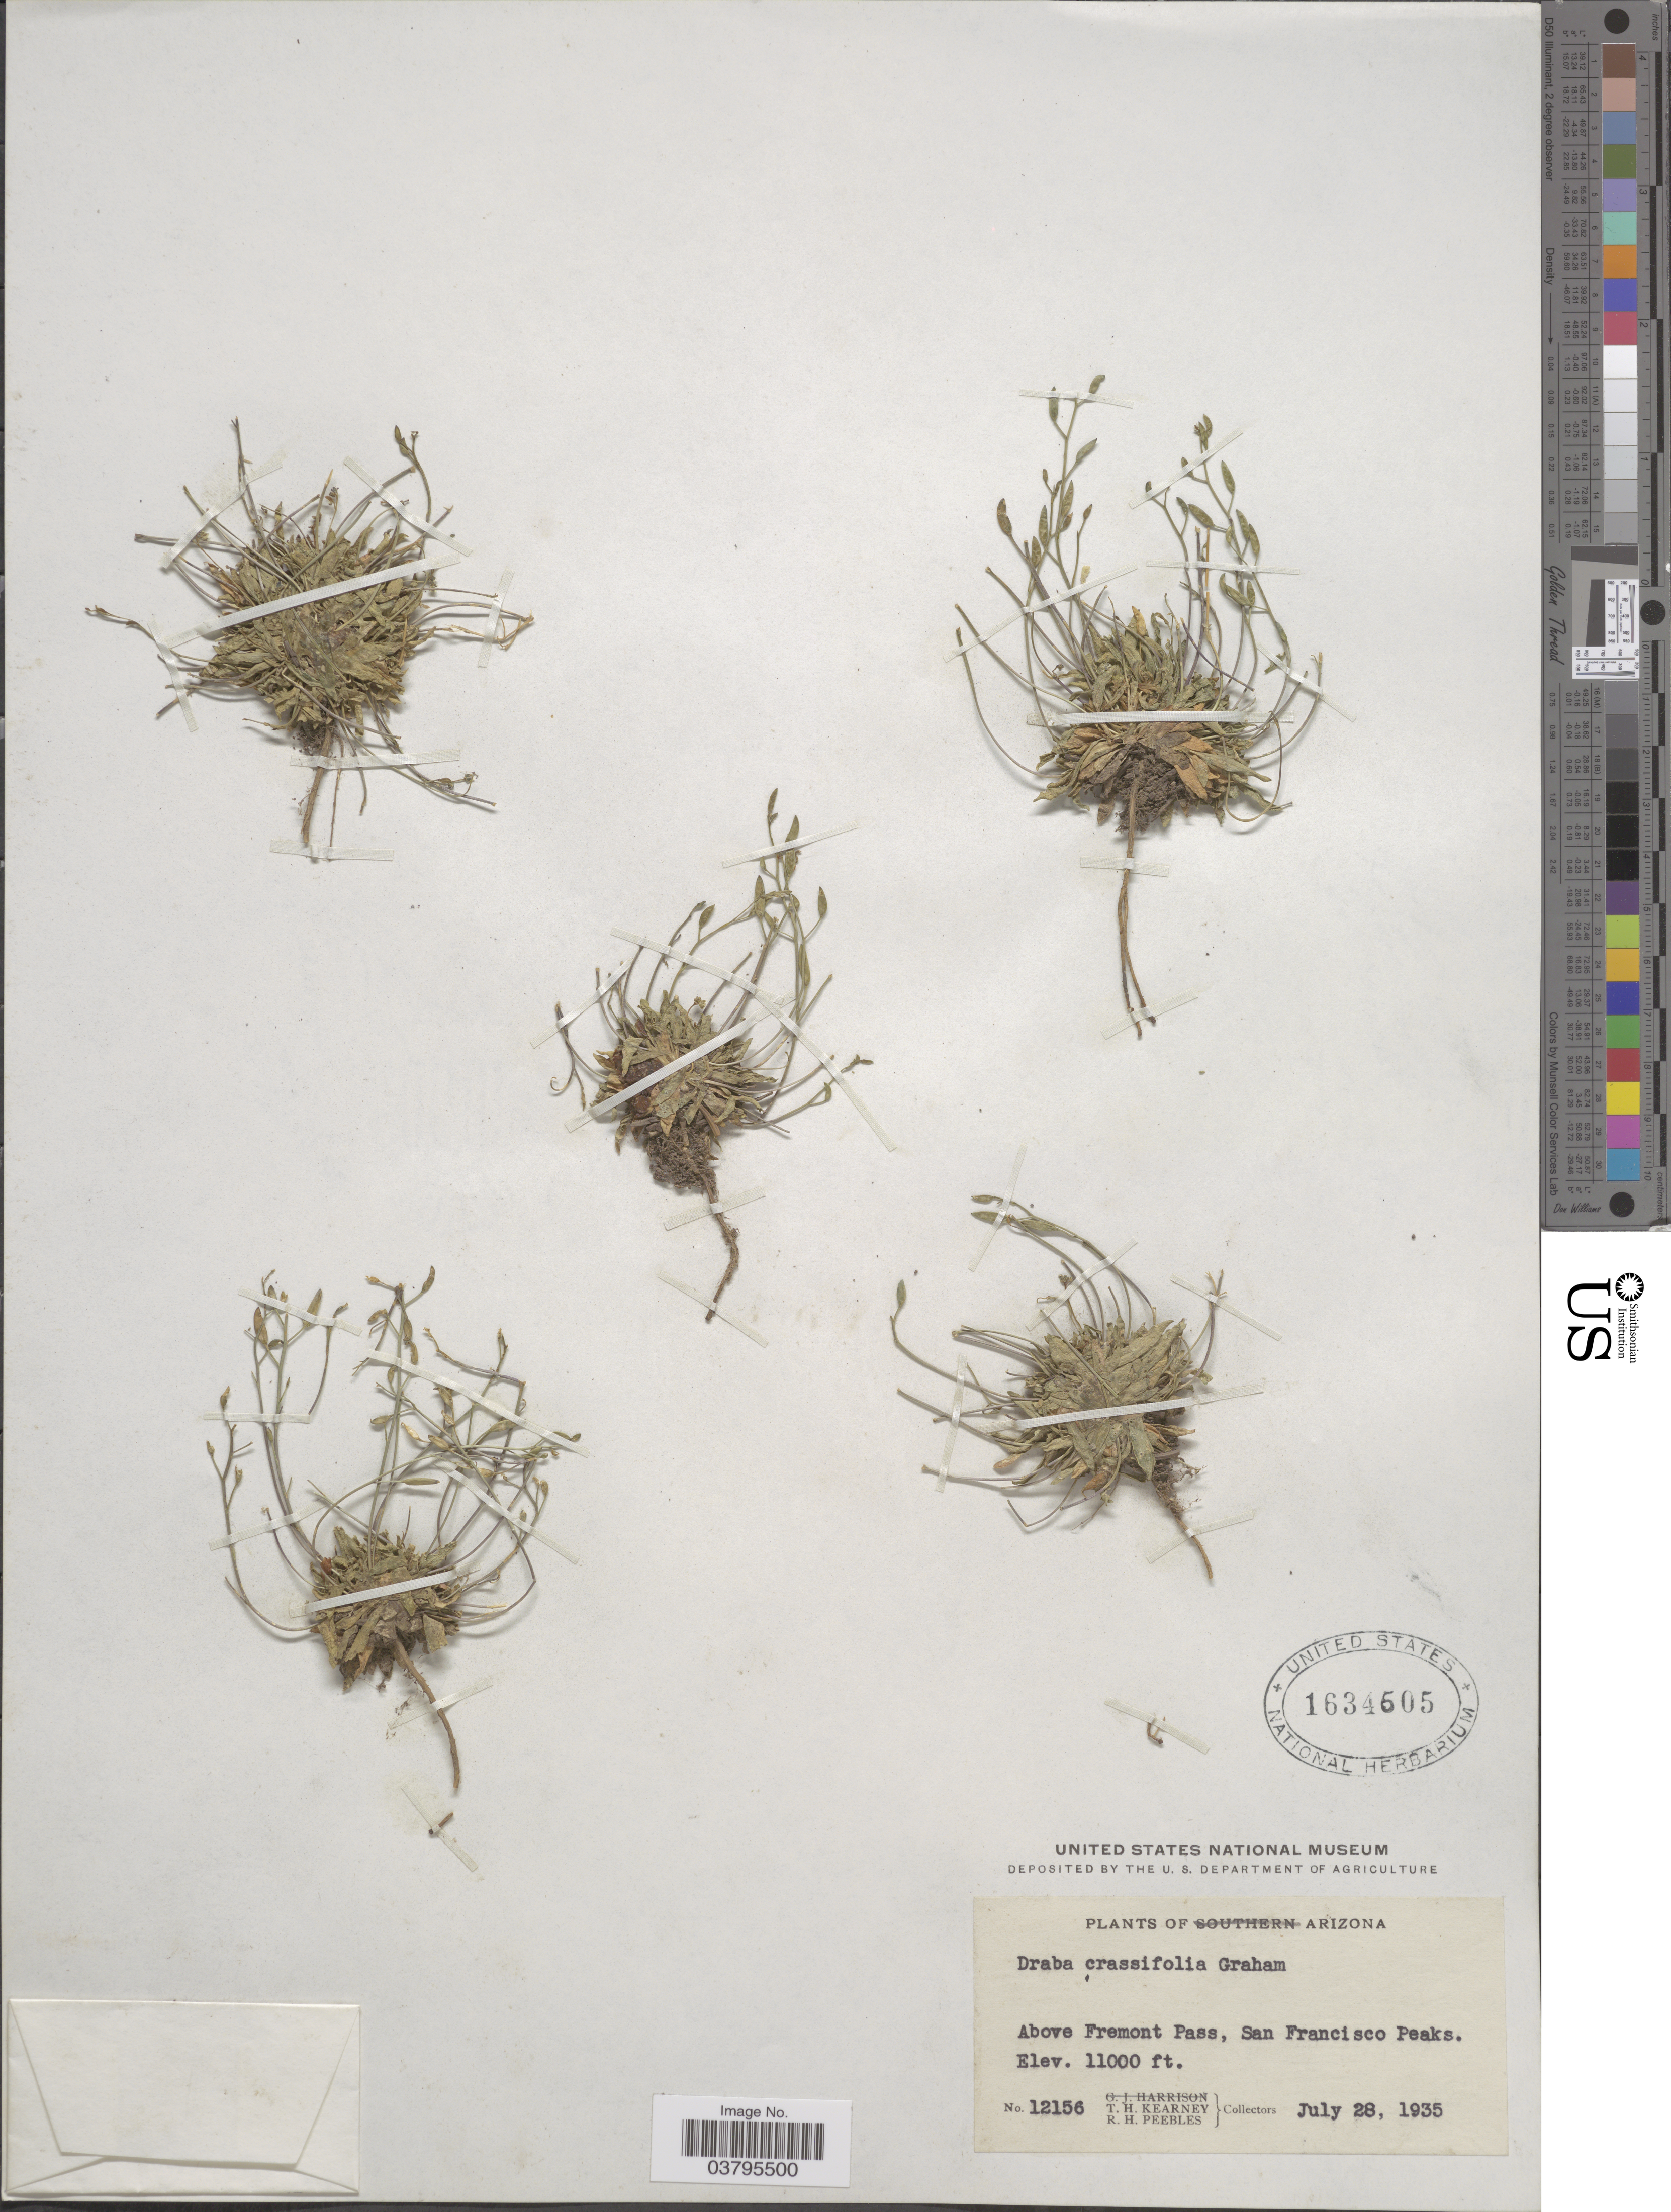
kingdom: Plantae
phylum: Tracheophyta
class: Magnoliopsida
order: Brassicales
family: Brassicaceae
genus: Draba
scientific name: Draba crassifolia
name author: Graham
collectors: T. H. Kearney & R. H. Peebles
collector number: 12156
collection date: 1935-07-28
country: United States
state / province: Arizona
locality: Above Fremont Pass, San Francisco Peaks.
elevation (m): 3353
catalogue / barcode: US 1634505